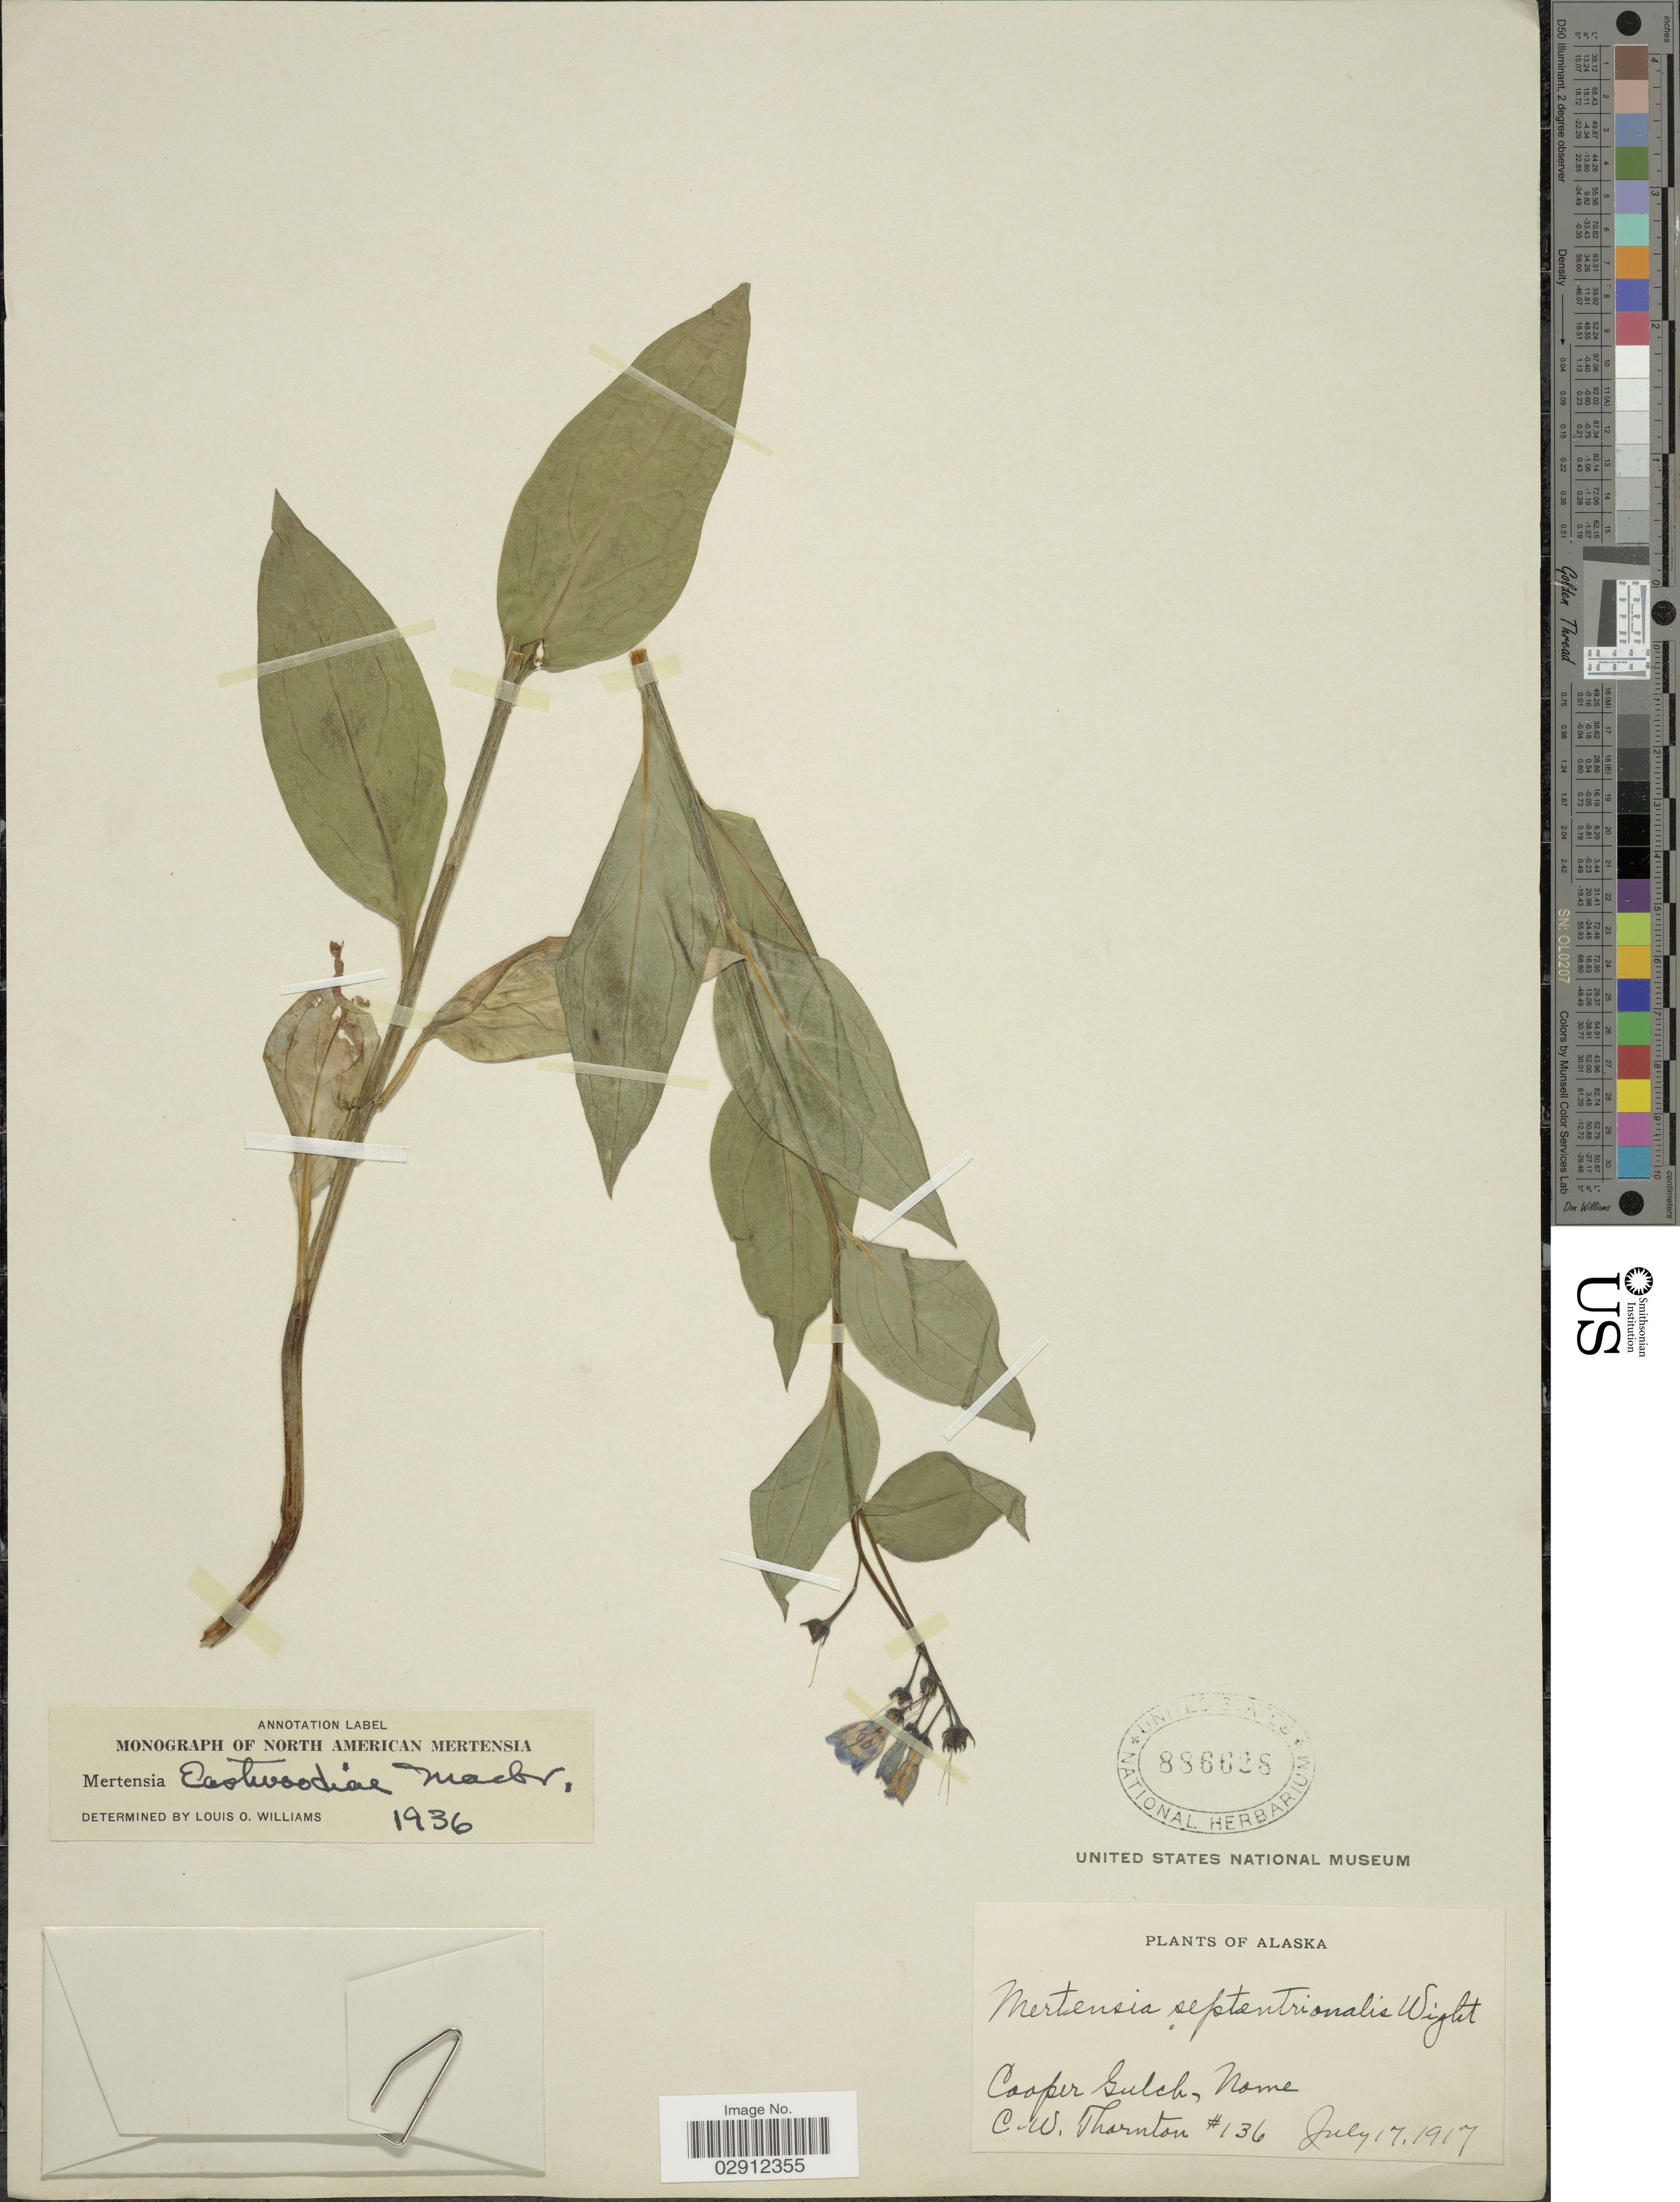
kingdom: Plantae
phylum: Tracheophyta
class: Magnoliopsida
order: Boraginales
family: Boraginaceae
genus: Mertensia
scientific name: Mertensia eastwoodiae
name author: J.F. Macbr.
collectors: C. Thornton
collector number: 136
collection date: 1917-07-17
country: United States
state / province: Alaska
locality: Cooper Gulch, Nome.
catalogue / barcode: US 886628